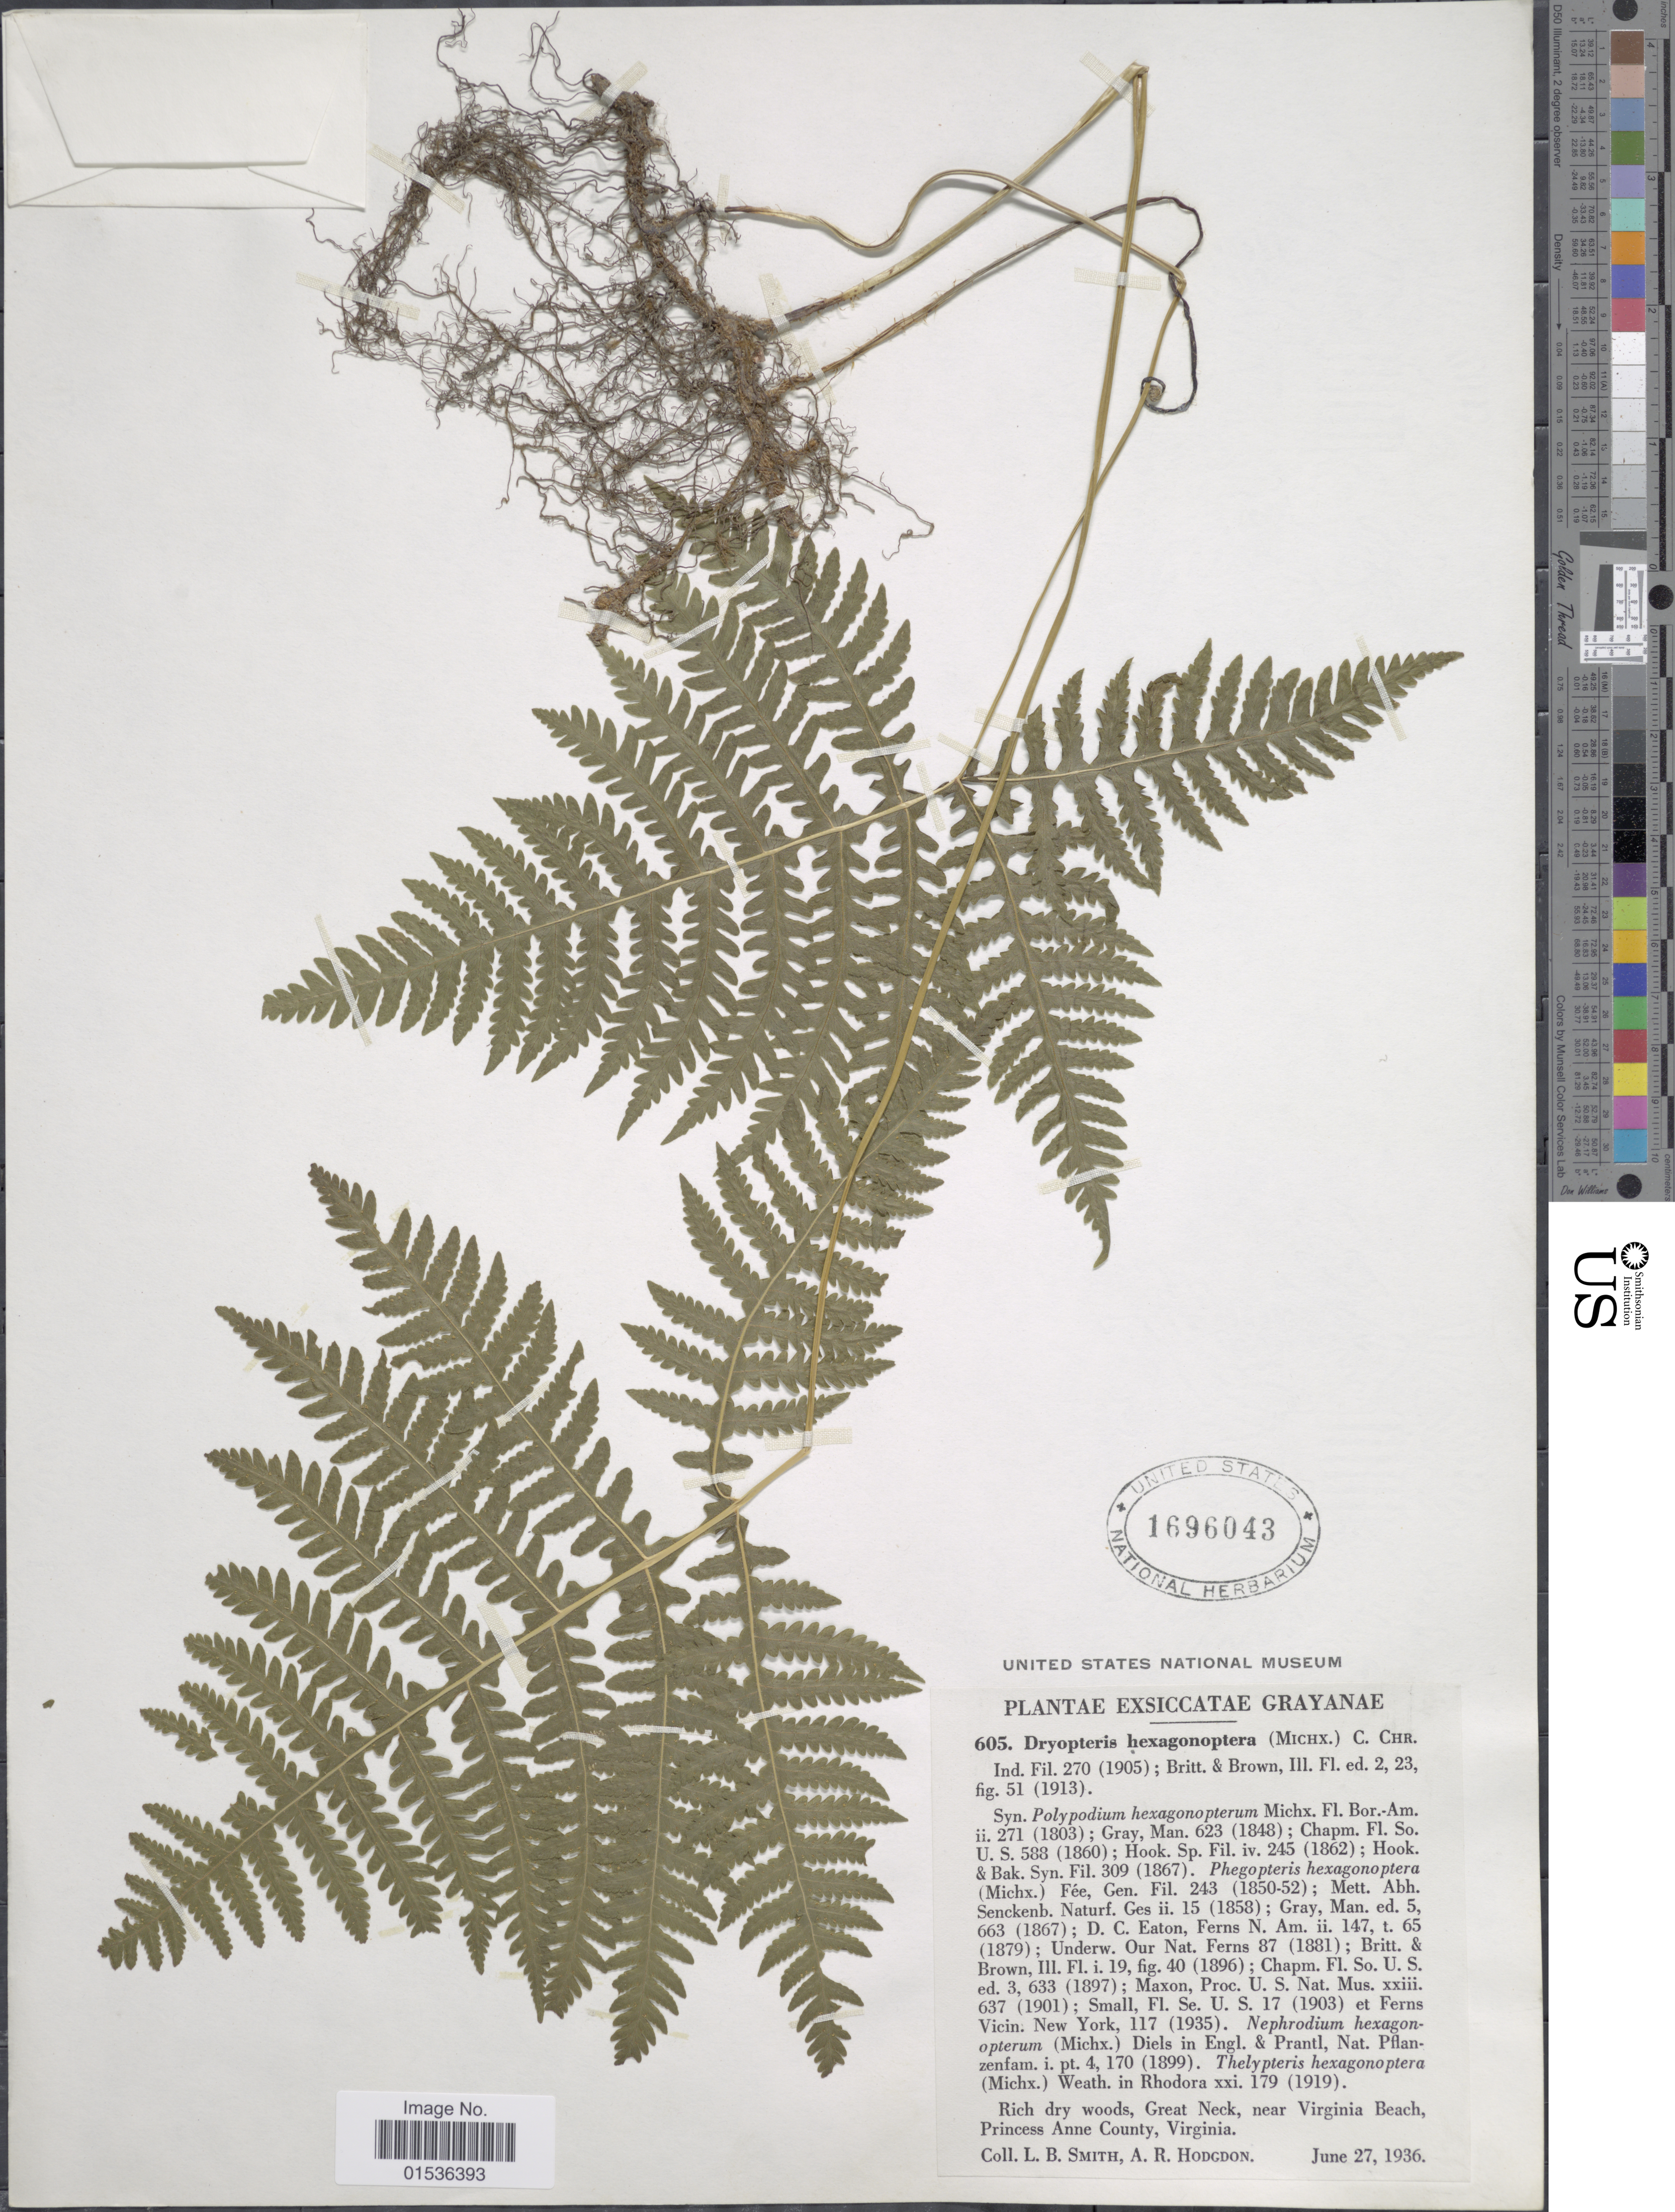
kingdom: Plantae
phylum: Tracheophyta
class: Polypodiopsida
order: Polypodiales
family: Thelypteridaceae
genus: Phegopteris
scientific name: Phegopteris hexagonoptera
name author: (Michx.) Fée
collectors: L. Smith & A. R. Hodgdon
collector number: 605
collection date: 1936-06-27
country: United States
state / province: Virginia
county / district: City of Virginia Beach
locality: Near Virginia Beach, Princess Anne (=historic county name) County, Virginia.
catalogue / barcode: US 1696043